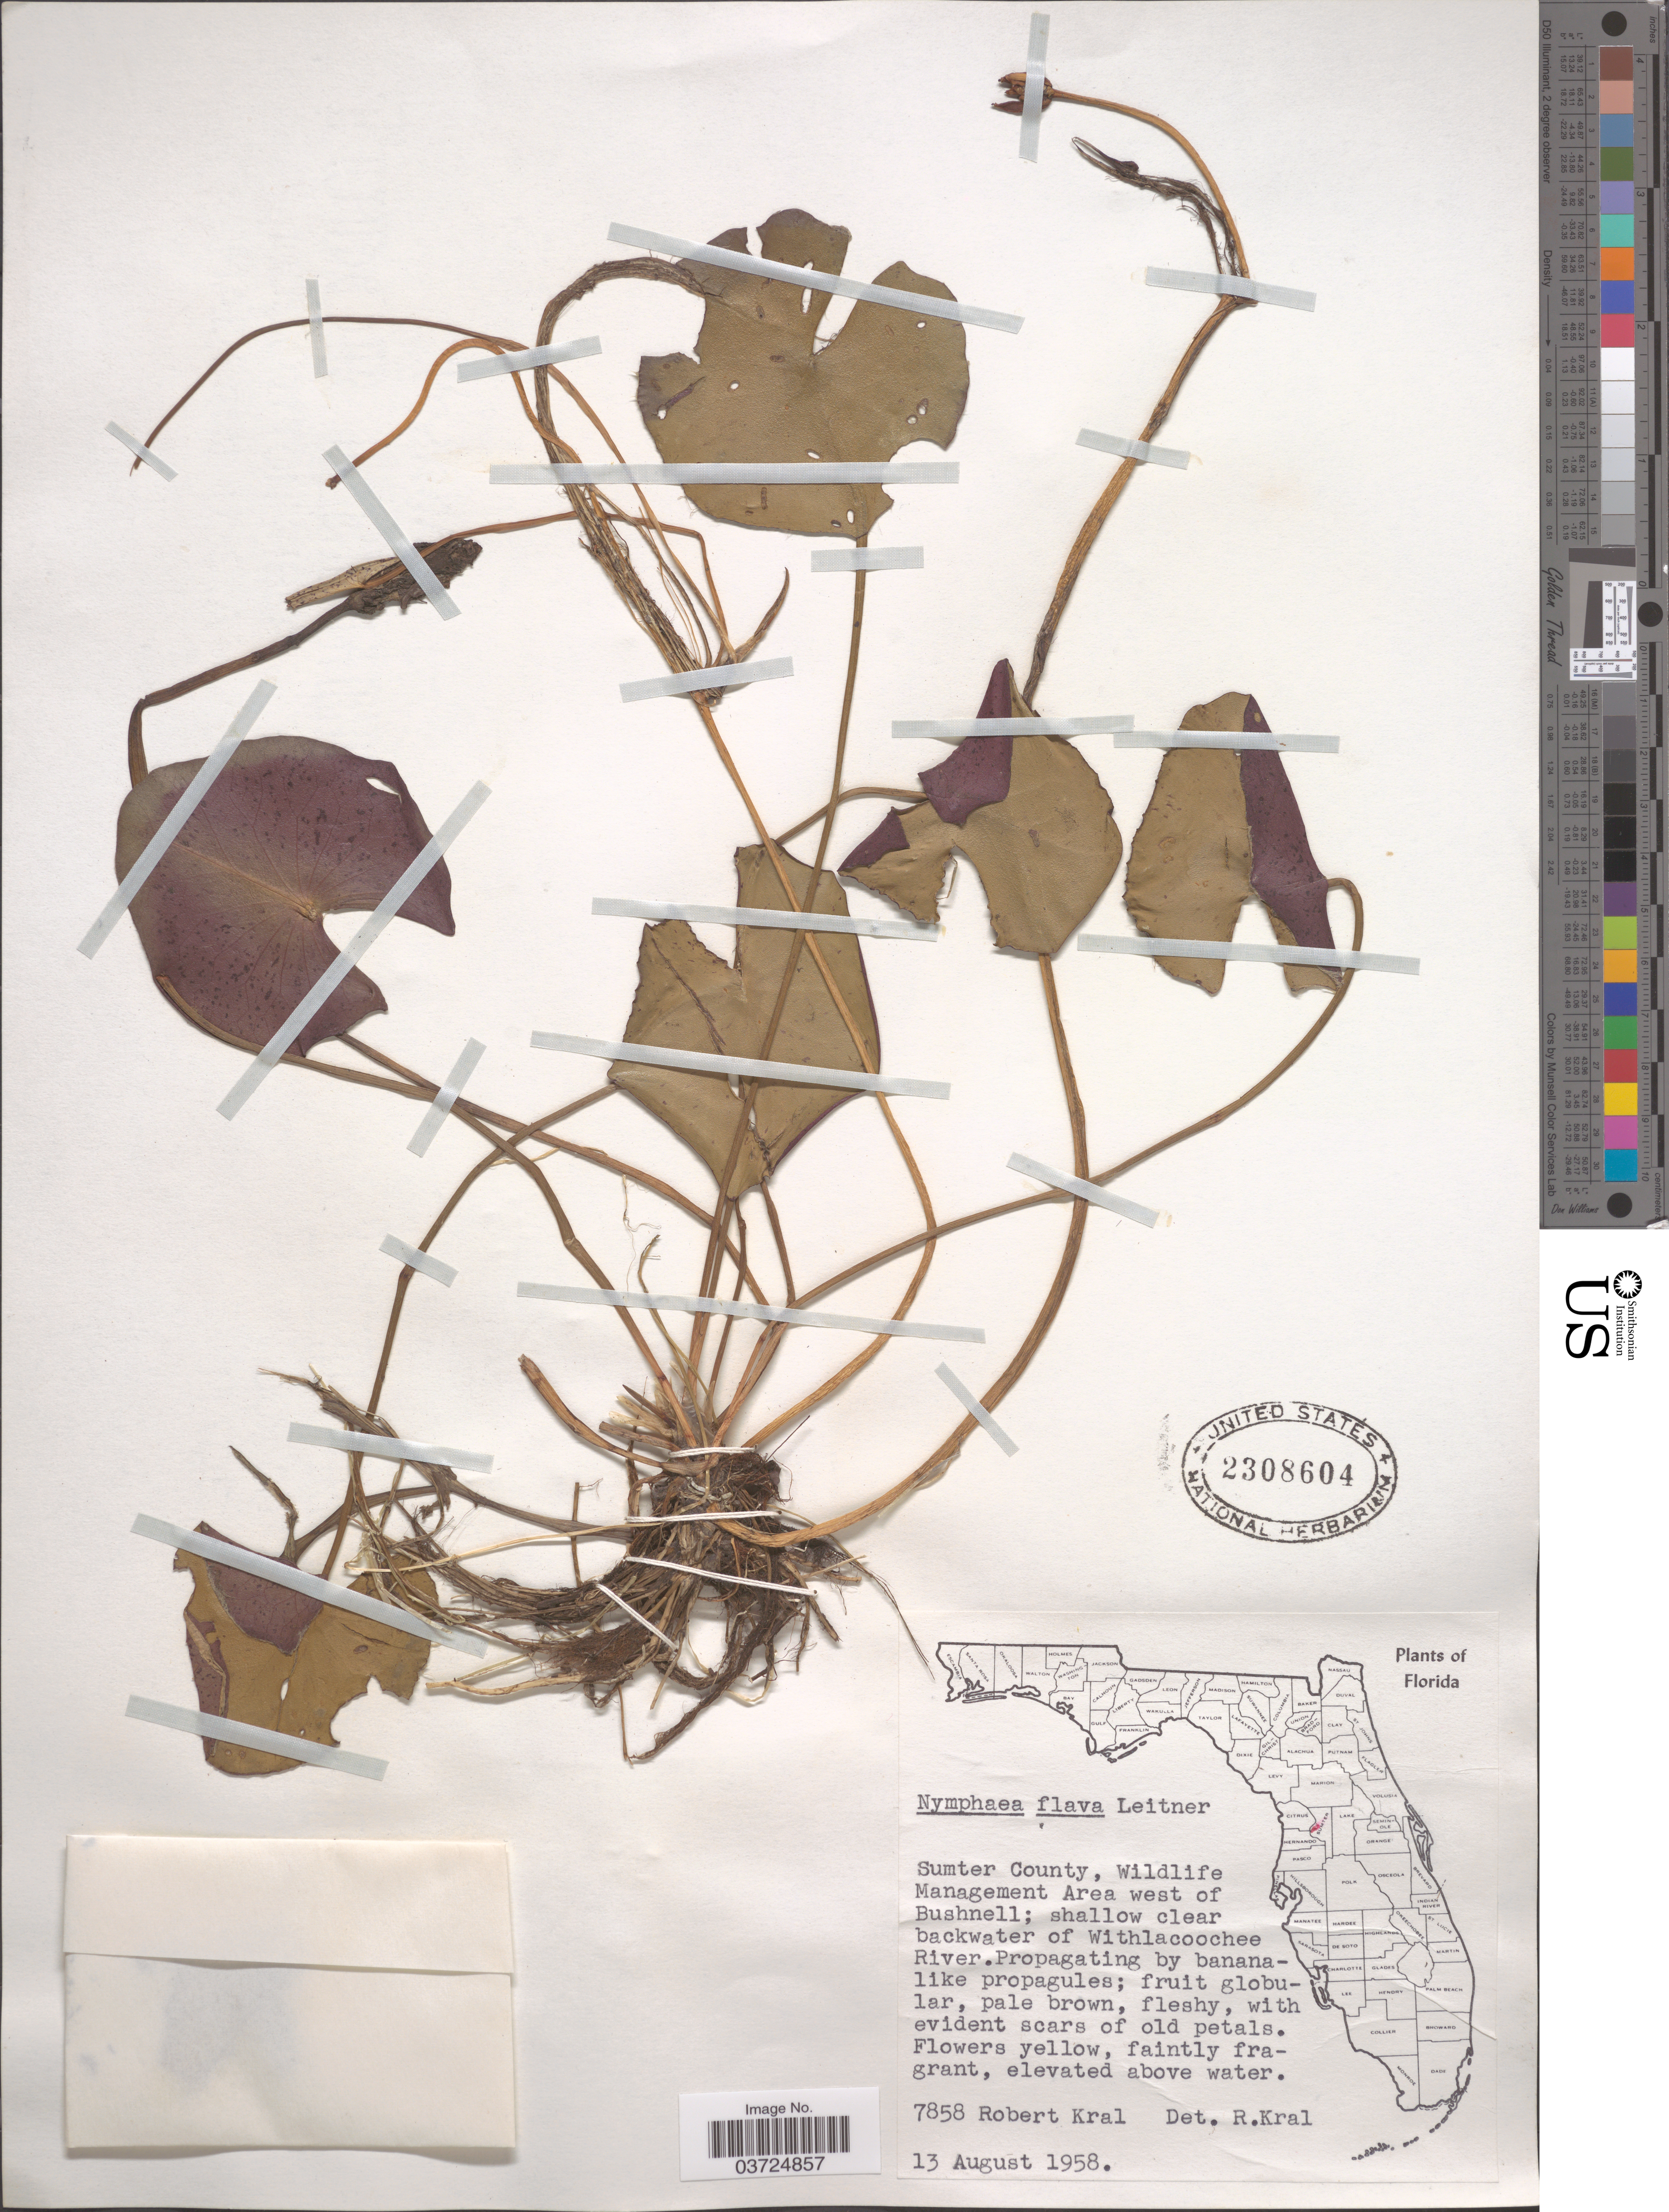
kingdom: Plantae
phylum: Tracheophyta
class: Magnoliopsida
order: Nymphaeales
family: Nymphaeaceae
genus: Nymphaea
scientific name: Nymphaea flava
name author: Leitn.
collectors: R. Kral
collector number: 7858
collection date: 1958-08-13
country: United States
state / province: Florida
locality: Sumter County, Wildlife Management Area west of Bushnell; shallow clear backwater of Withalacoochee River.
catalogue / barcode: US 2308604